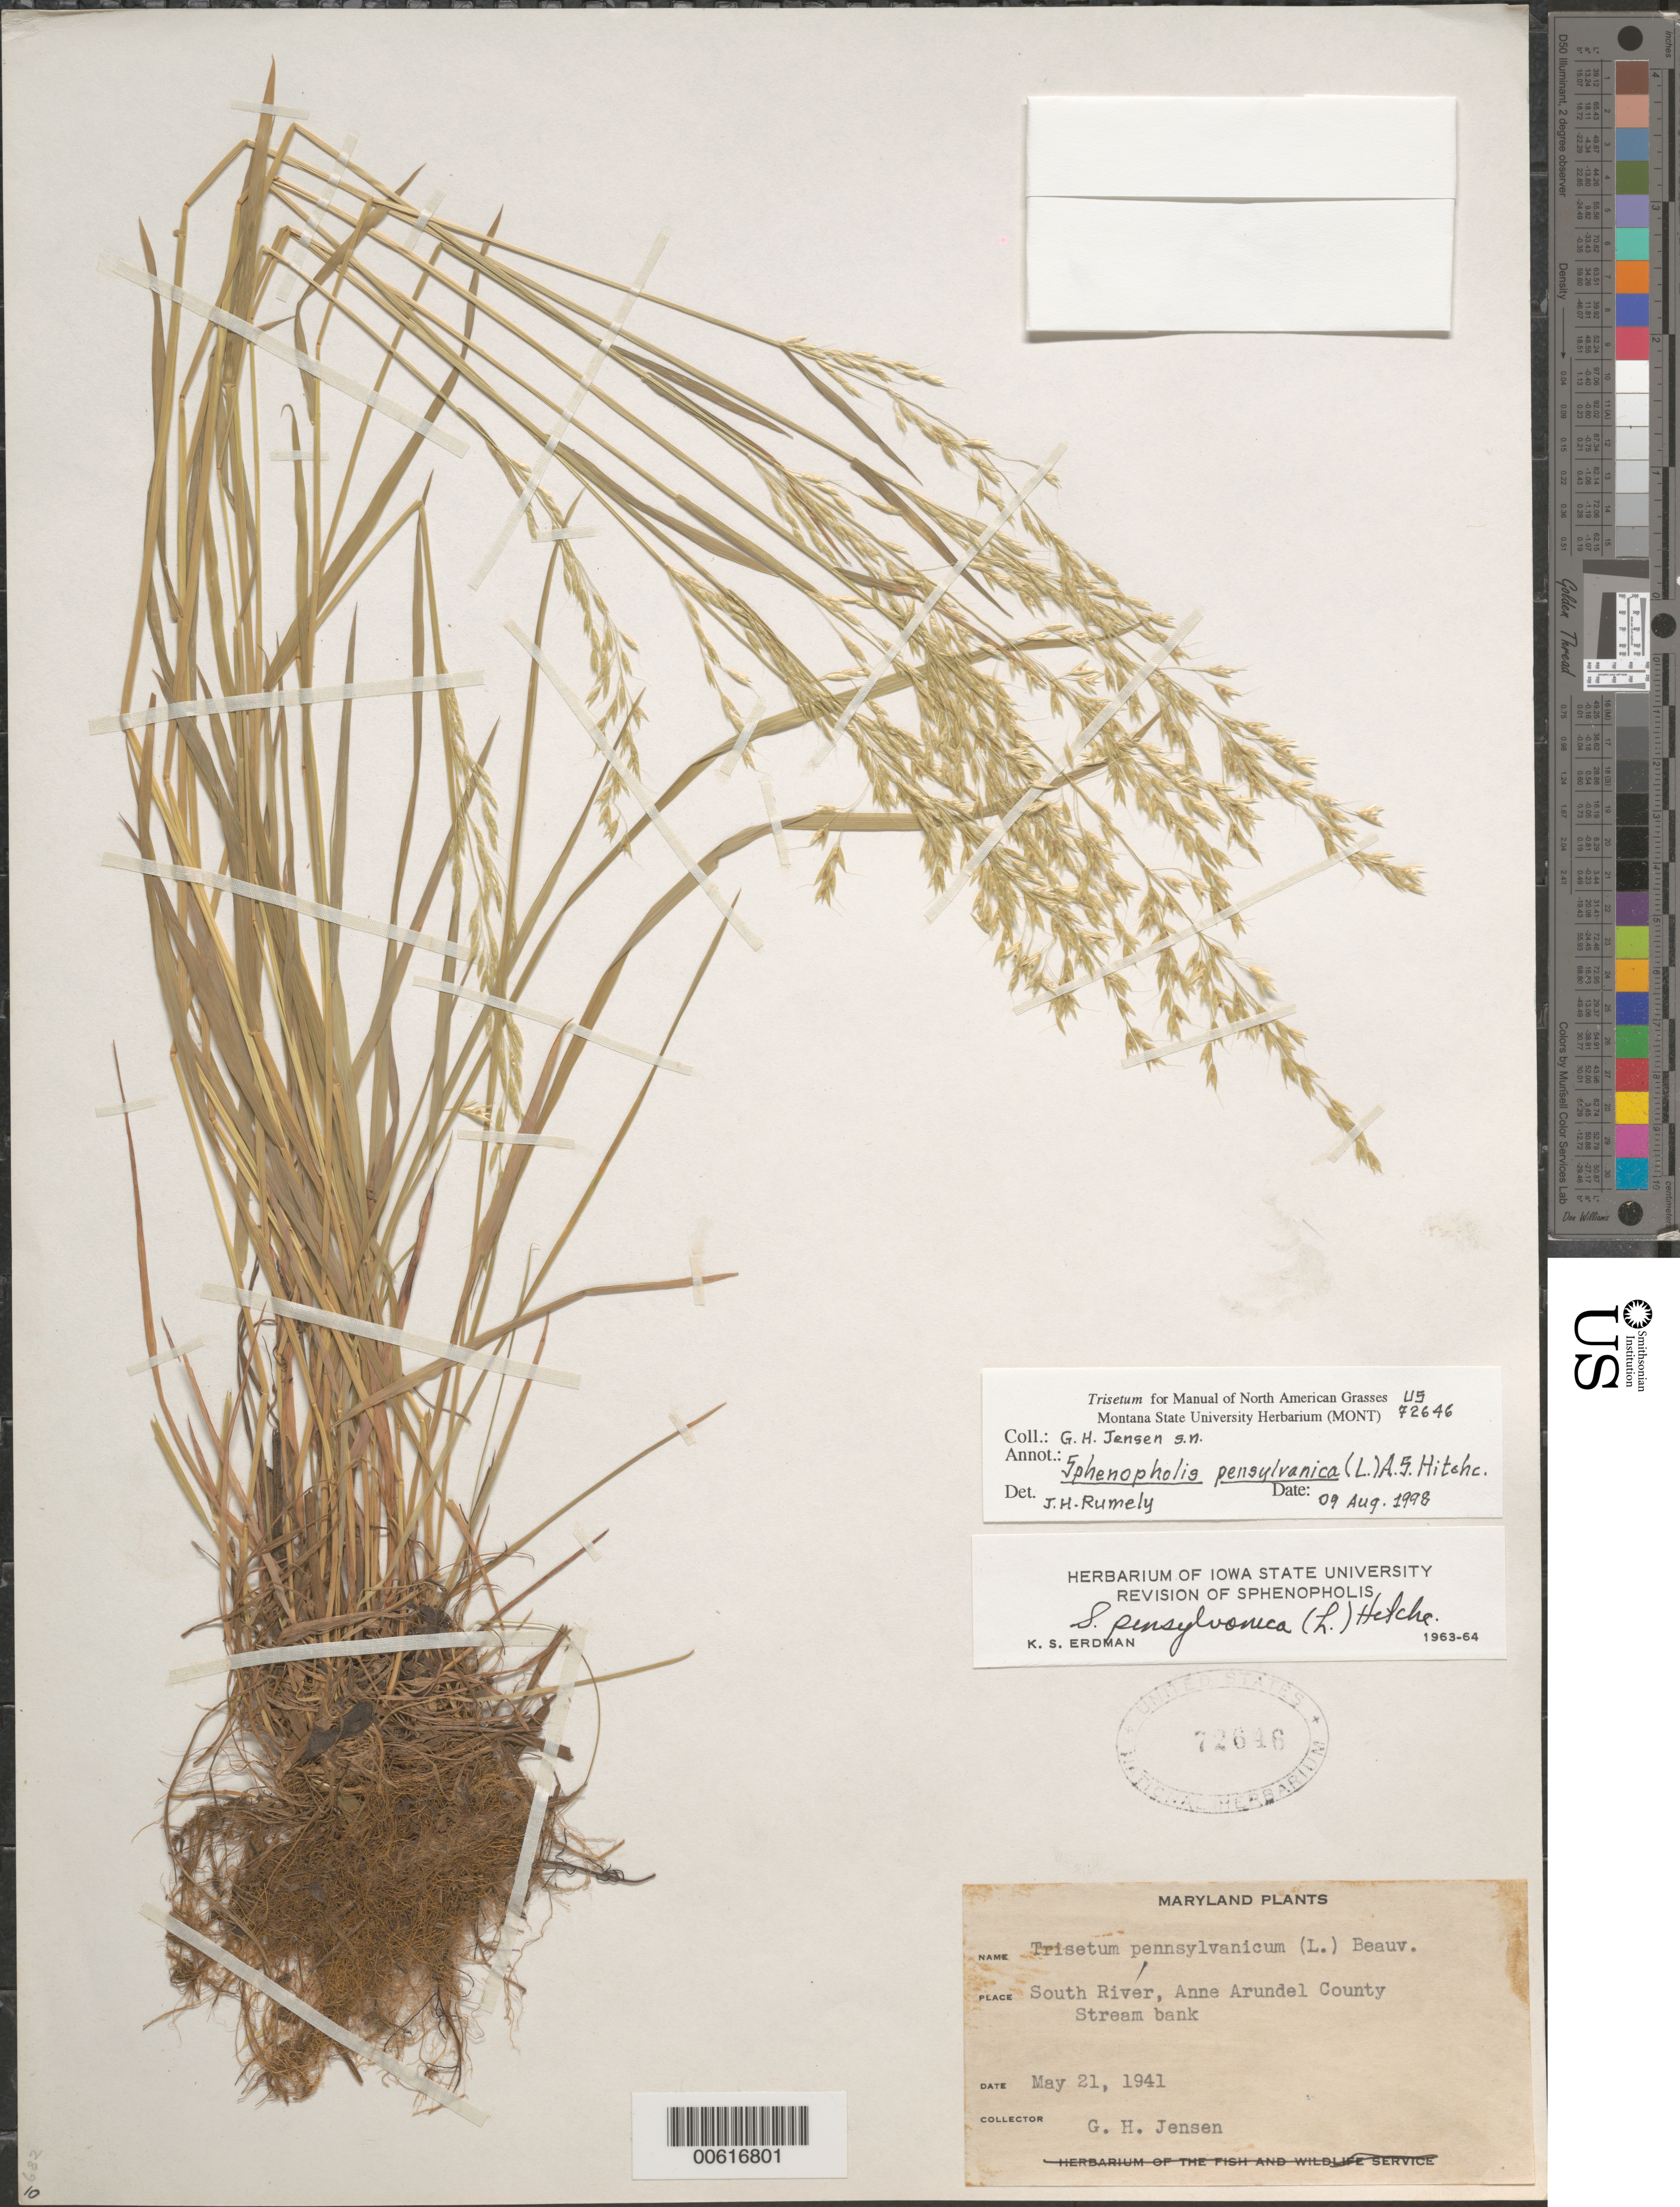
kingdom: Plantae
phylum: Tracheophyta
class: Liliopsida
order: Poales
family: Poaceae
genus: Sphenopholis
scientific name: Sphenopholis pensylvanica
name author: (L.) Hitchc.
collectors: G. H. Jensen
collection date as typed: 21 May 1941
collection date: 1941-05-21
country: United States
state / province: Maryland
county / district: Anne Arundel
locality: South River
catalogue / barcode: US 72646